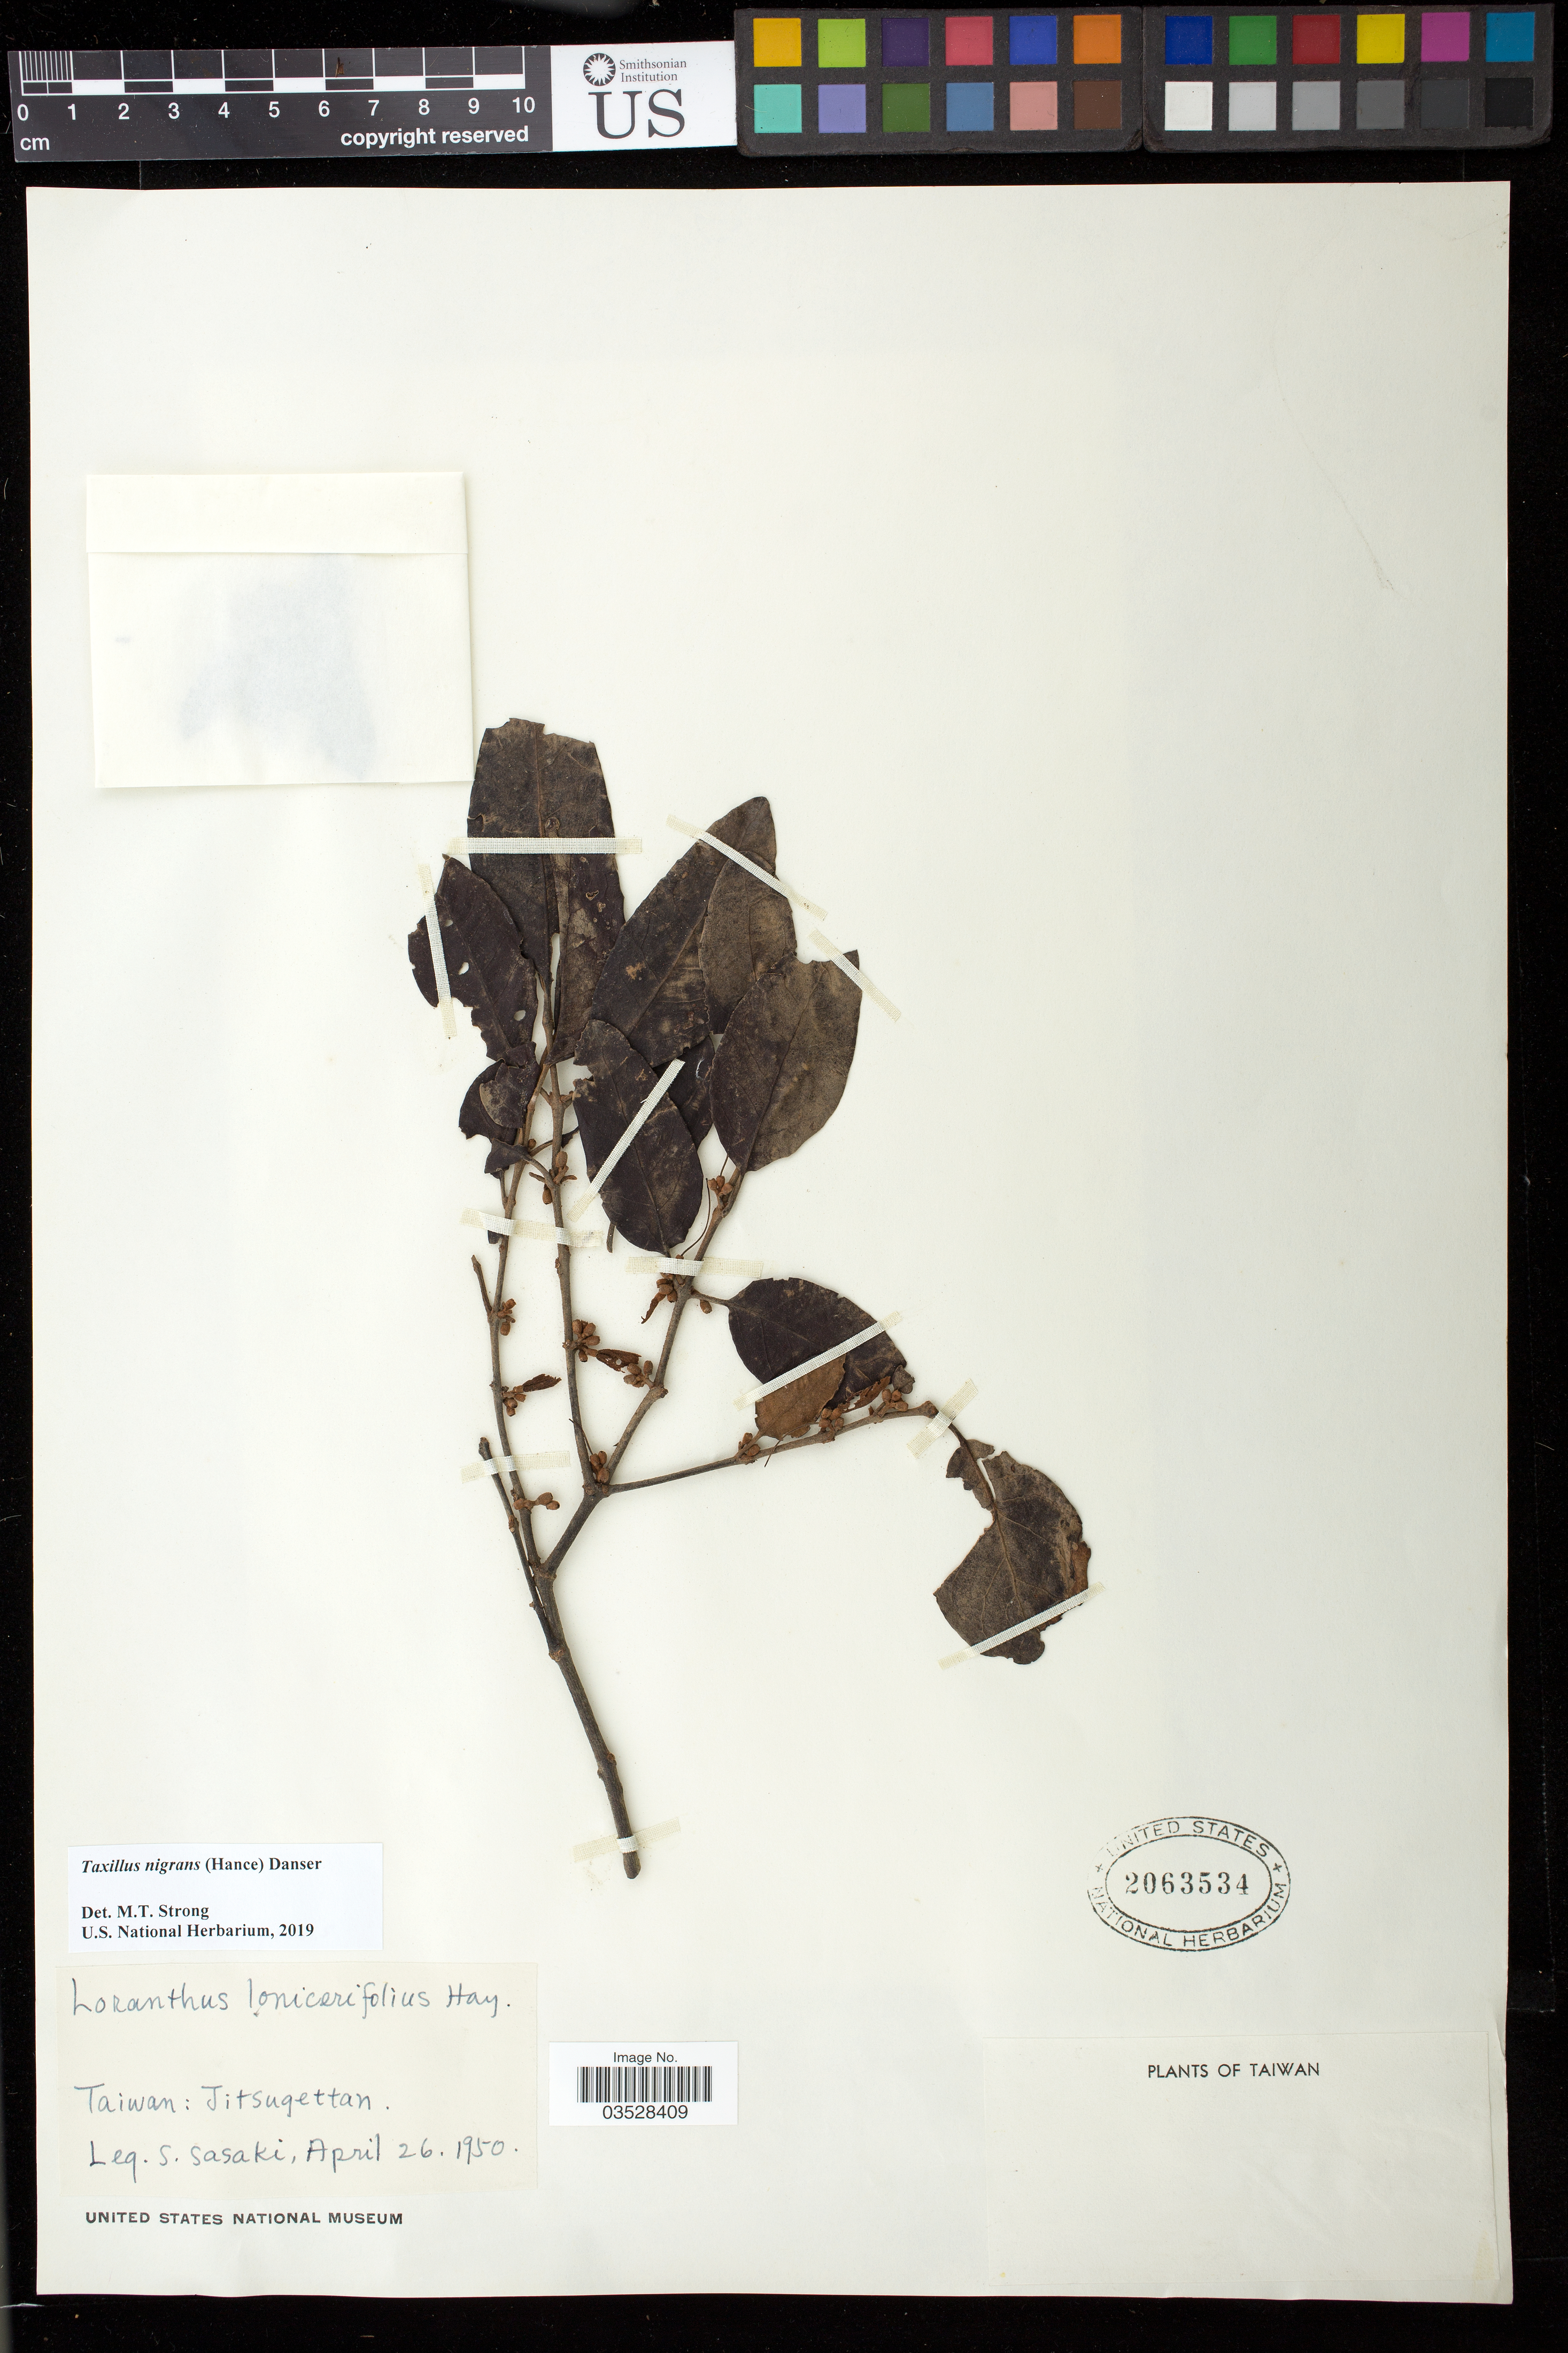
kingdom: Plantae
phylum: Tracheophyta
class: Magnoliopsida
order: Santalales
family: Loranthaceae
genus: Taxillus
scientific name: Taxillus nigrans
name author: (Hance) Danser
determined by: Strong, Mark T.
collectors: S. Sasaki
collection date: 1950-04-26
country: Taiwan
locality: Jitsugettan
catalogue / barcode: US 2063534